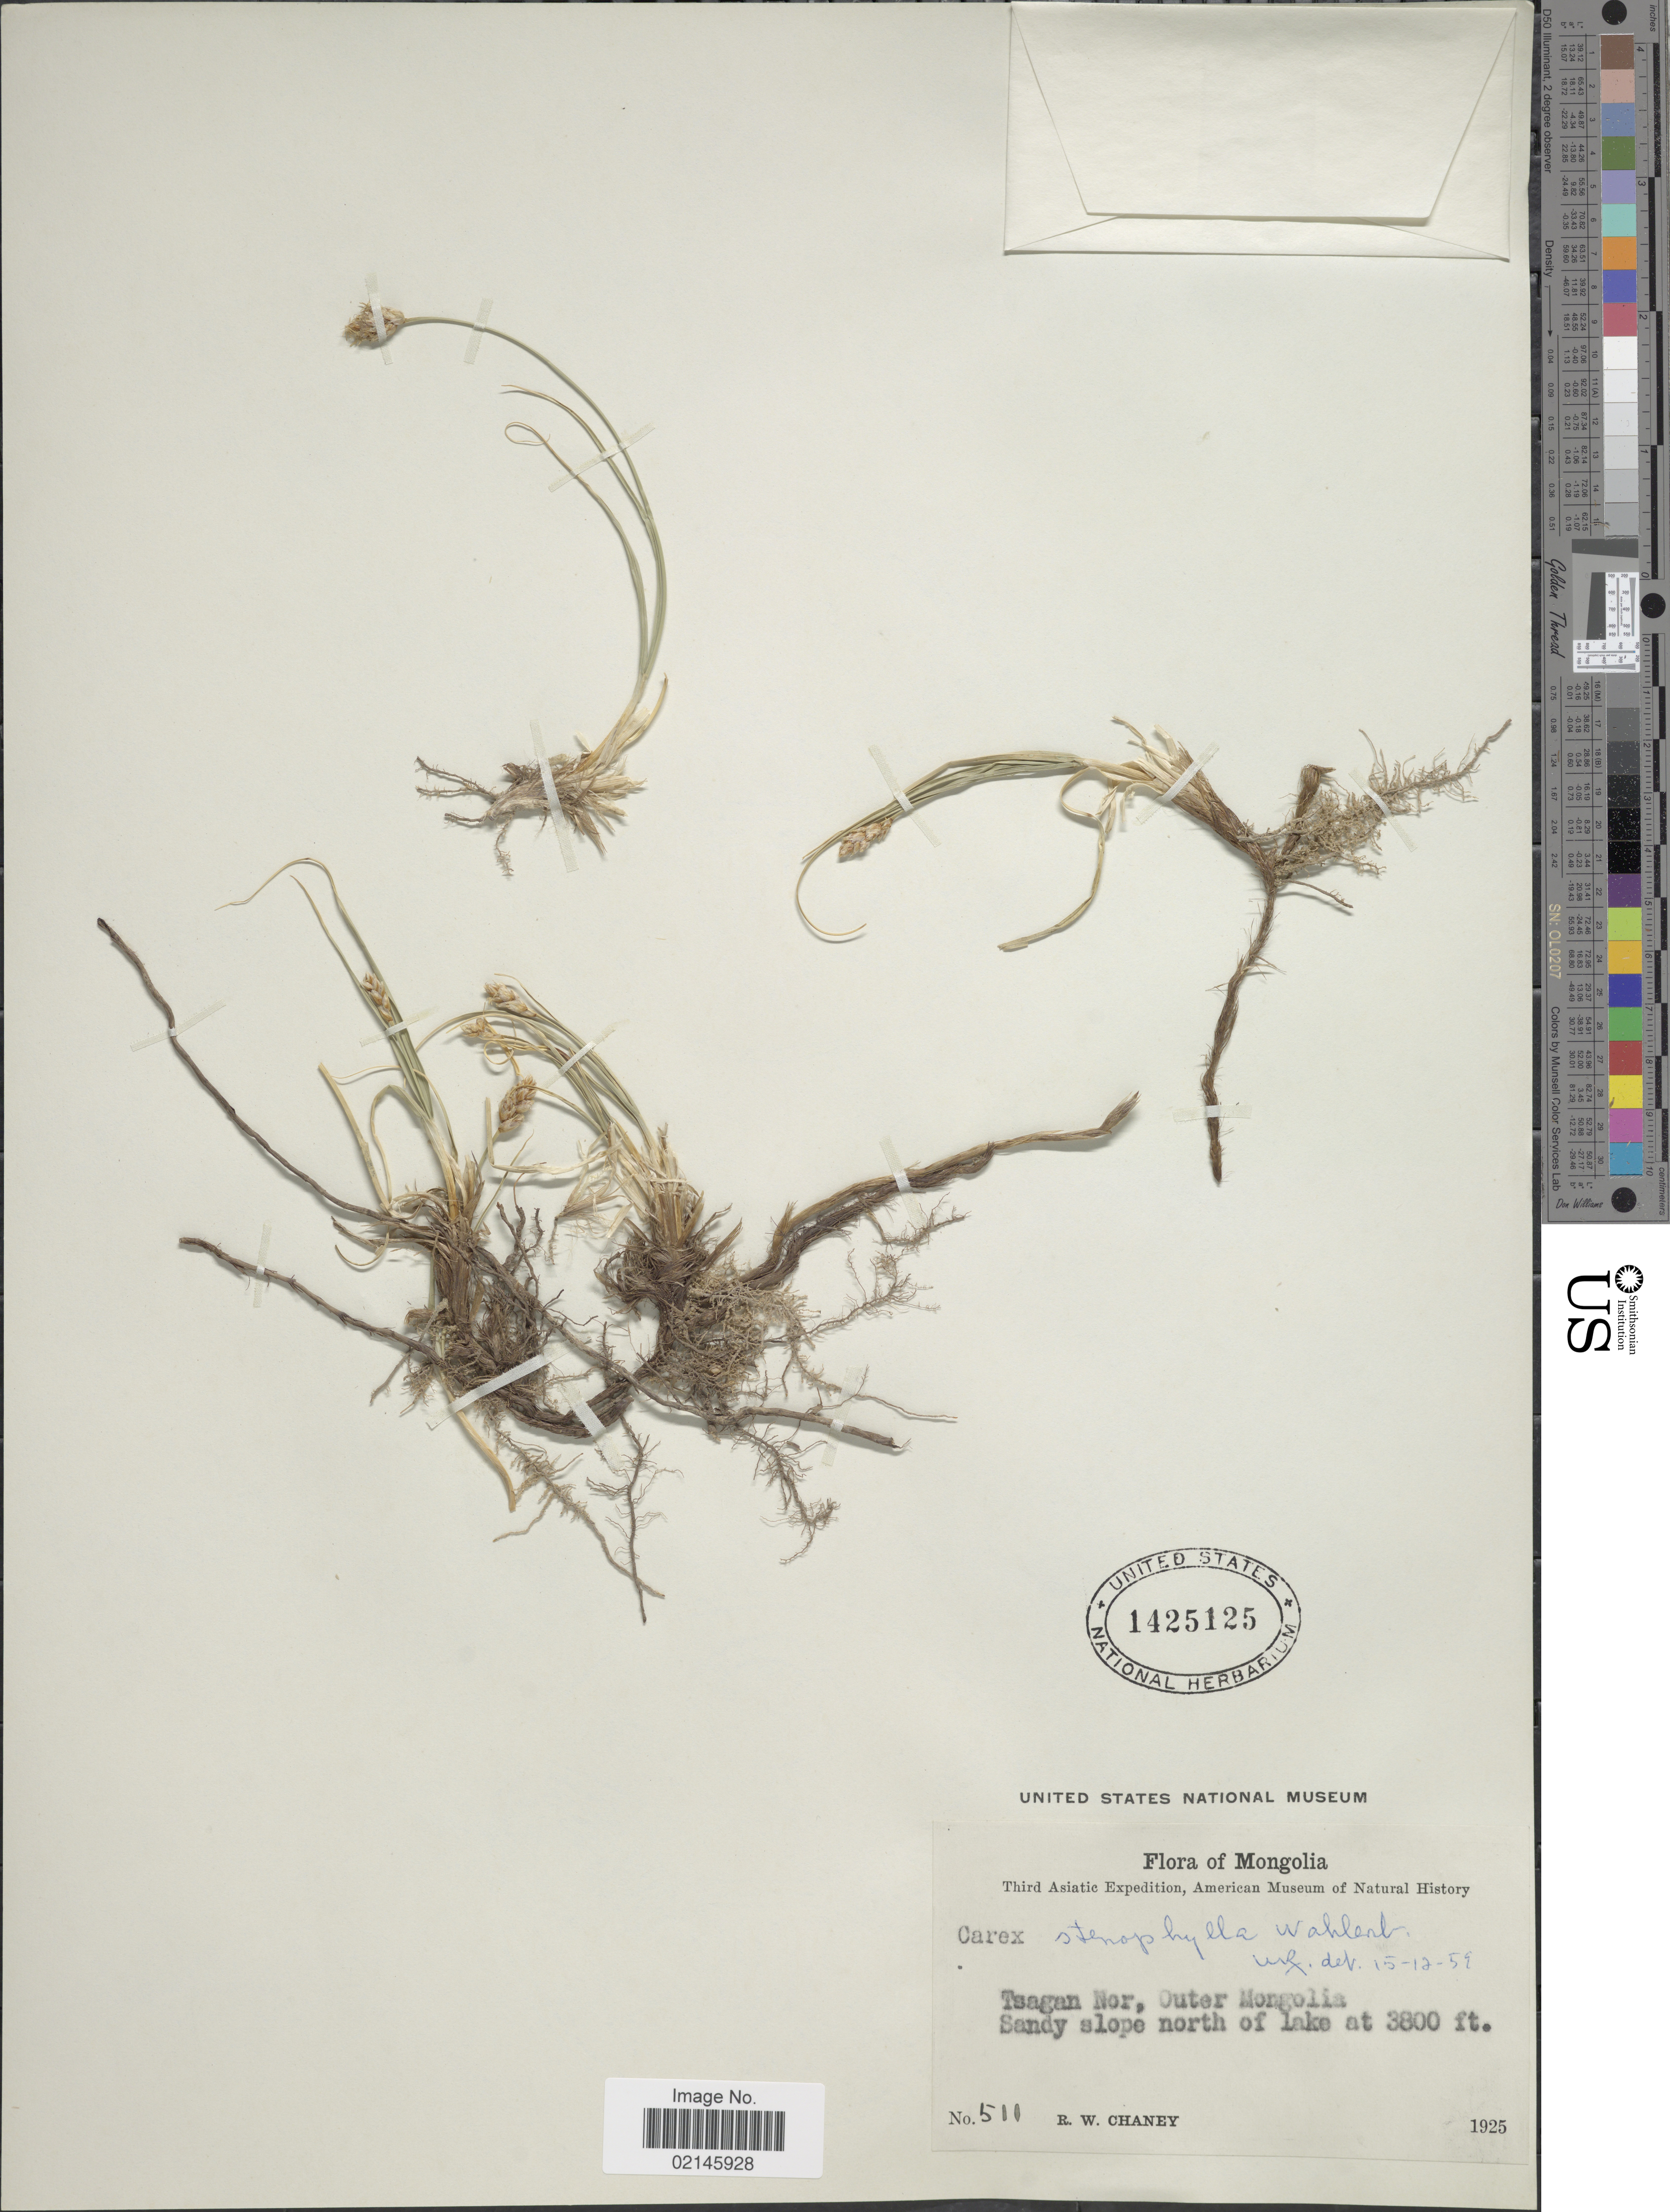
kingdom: Plantae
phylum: Tracheophyta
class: Liliopsida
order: Poales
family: Cyperaceae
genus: Carex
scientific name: Carex stenophylla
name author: Wahlenb.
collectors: R. Chaney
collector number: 511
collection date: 1925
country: Mongolia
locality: Mongolia, Tsagan Nor, Outer Mongolia, sandy slope north of lake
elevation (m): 1158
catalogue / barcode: US 1425125